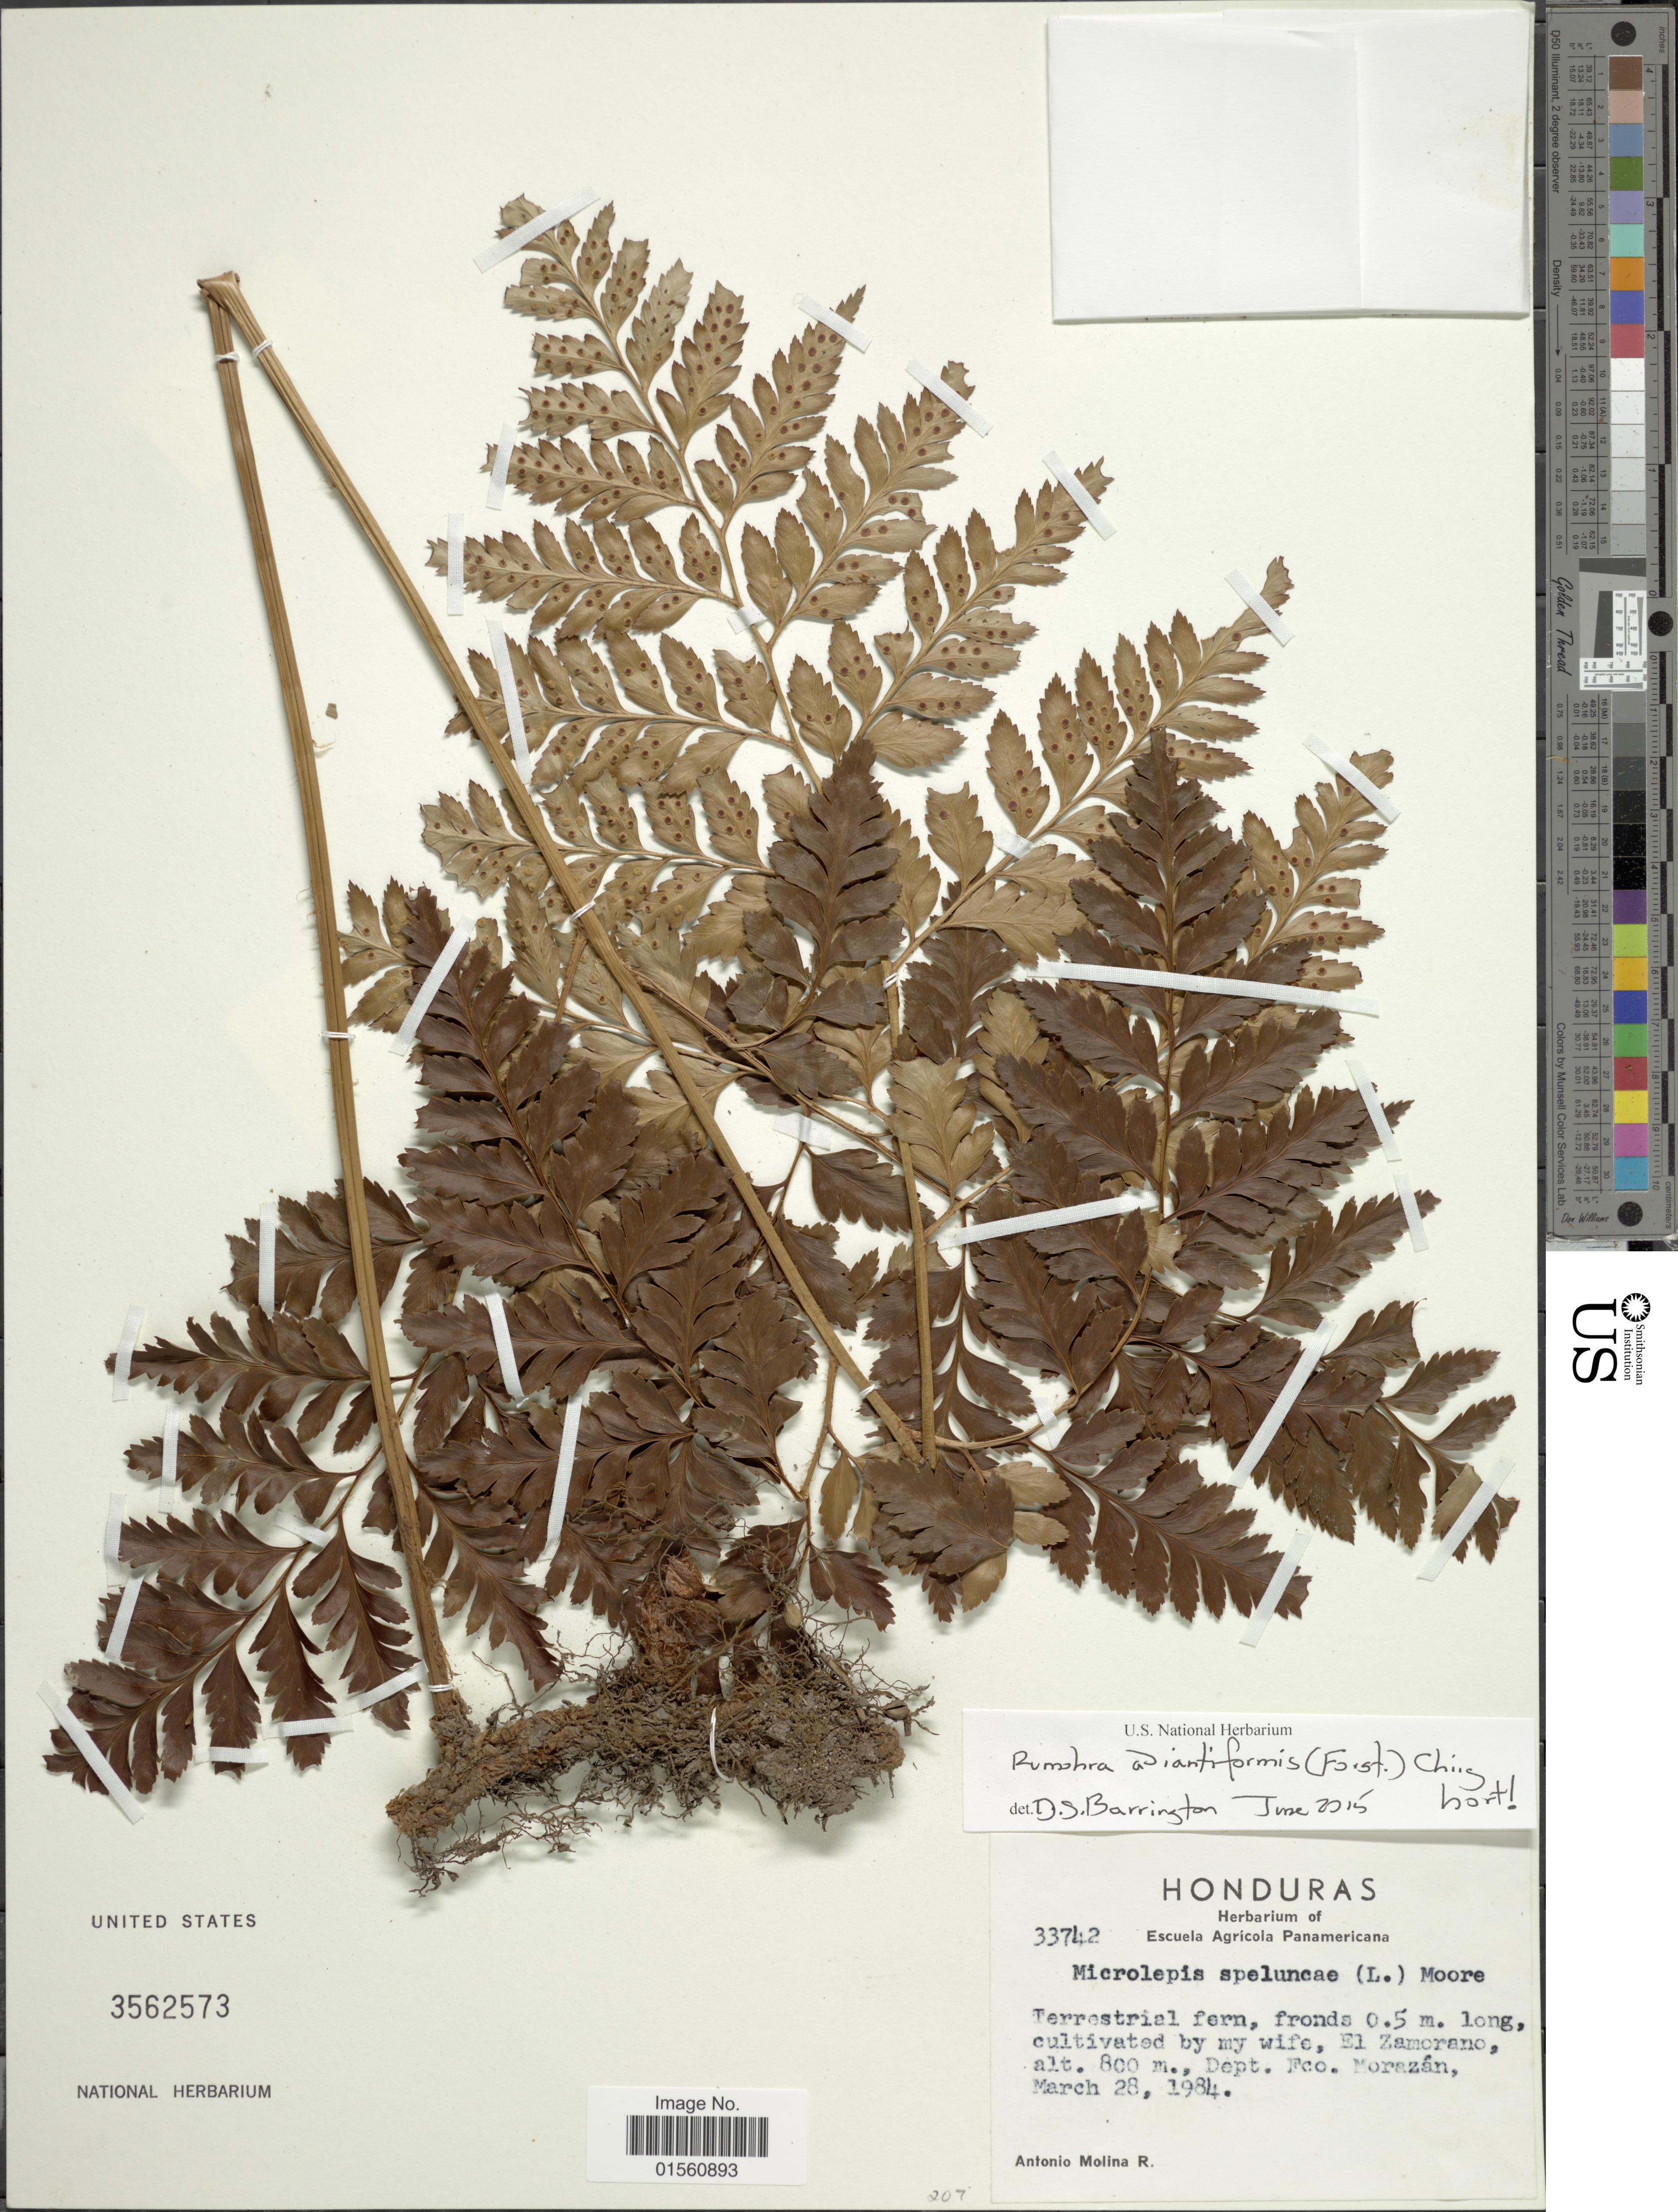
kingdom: Plantae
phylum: Tracheophyta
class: Polypodiopsida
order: Polypodiales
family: Dryopteridaceae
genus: Rumohra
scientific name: Rumohra adiantiformis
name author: (G. Forst.) Ching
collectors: A. Molina R.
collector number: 33742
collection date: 1984-03-28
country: Honduras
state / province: Fco. Morazán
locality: Cultivated by y wife, El Zamorano., Dept. Fco Morazán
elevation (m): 800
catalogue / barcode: US 3562573